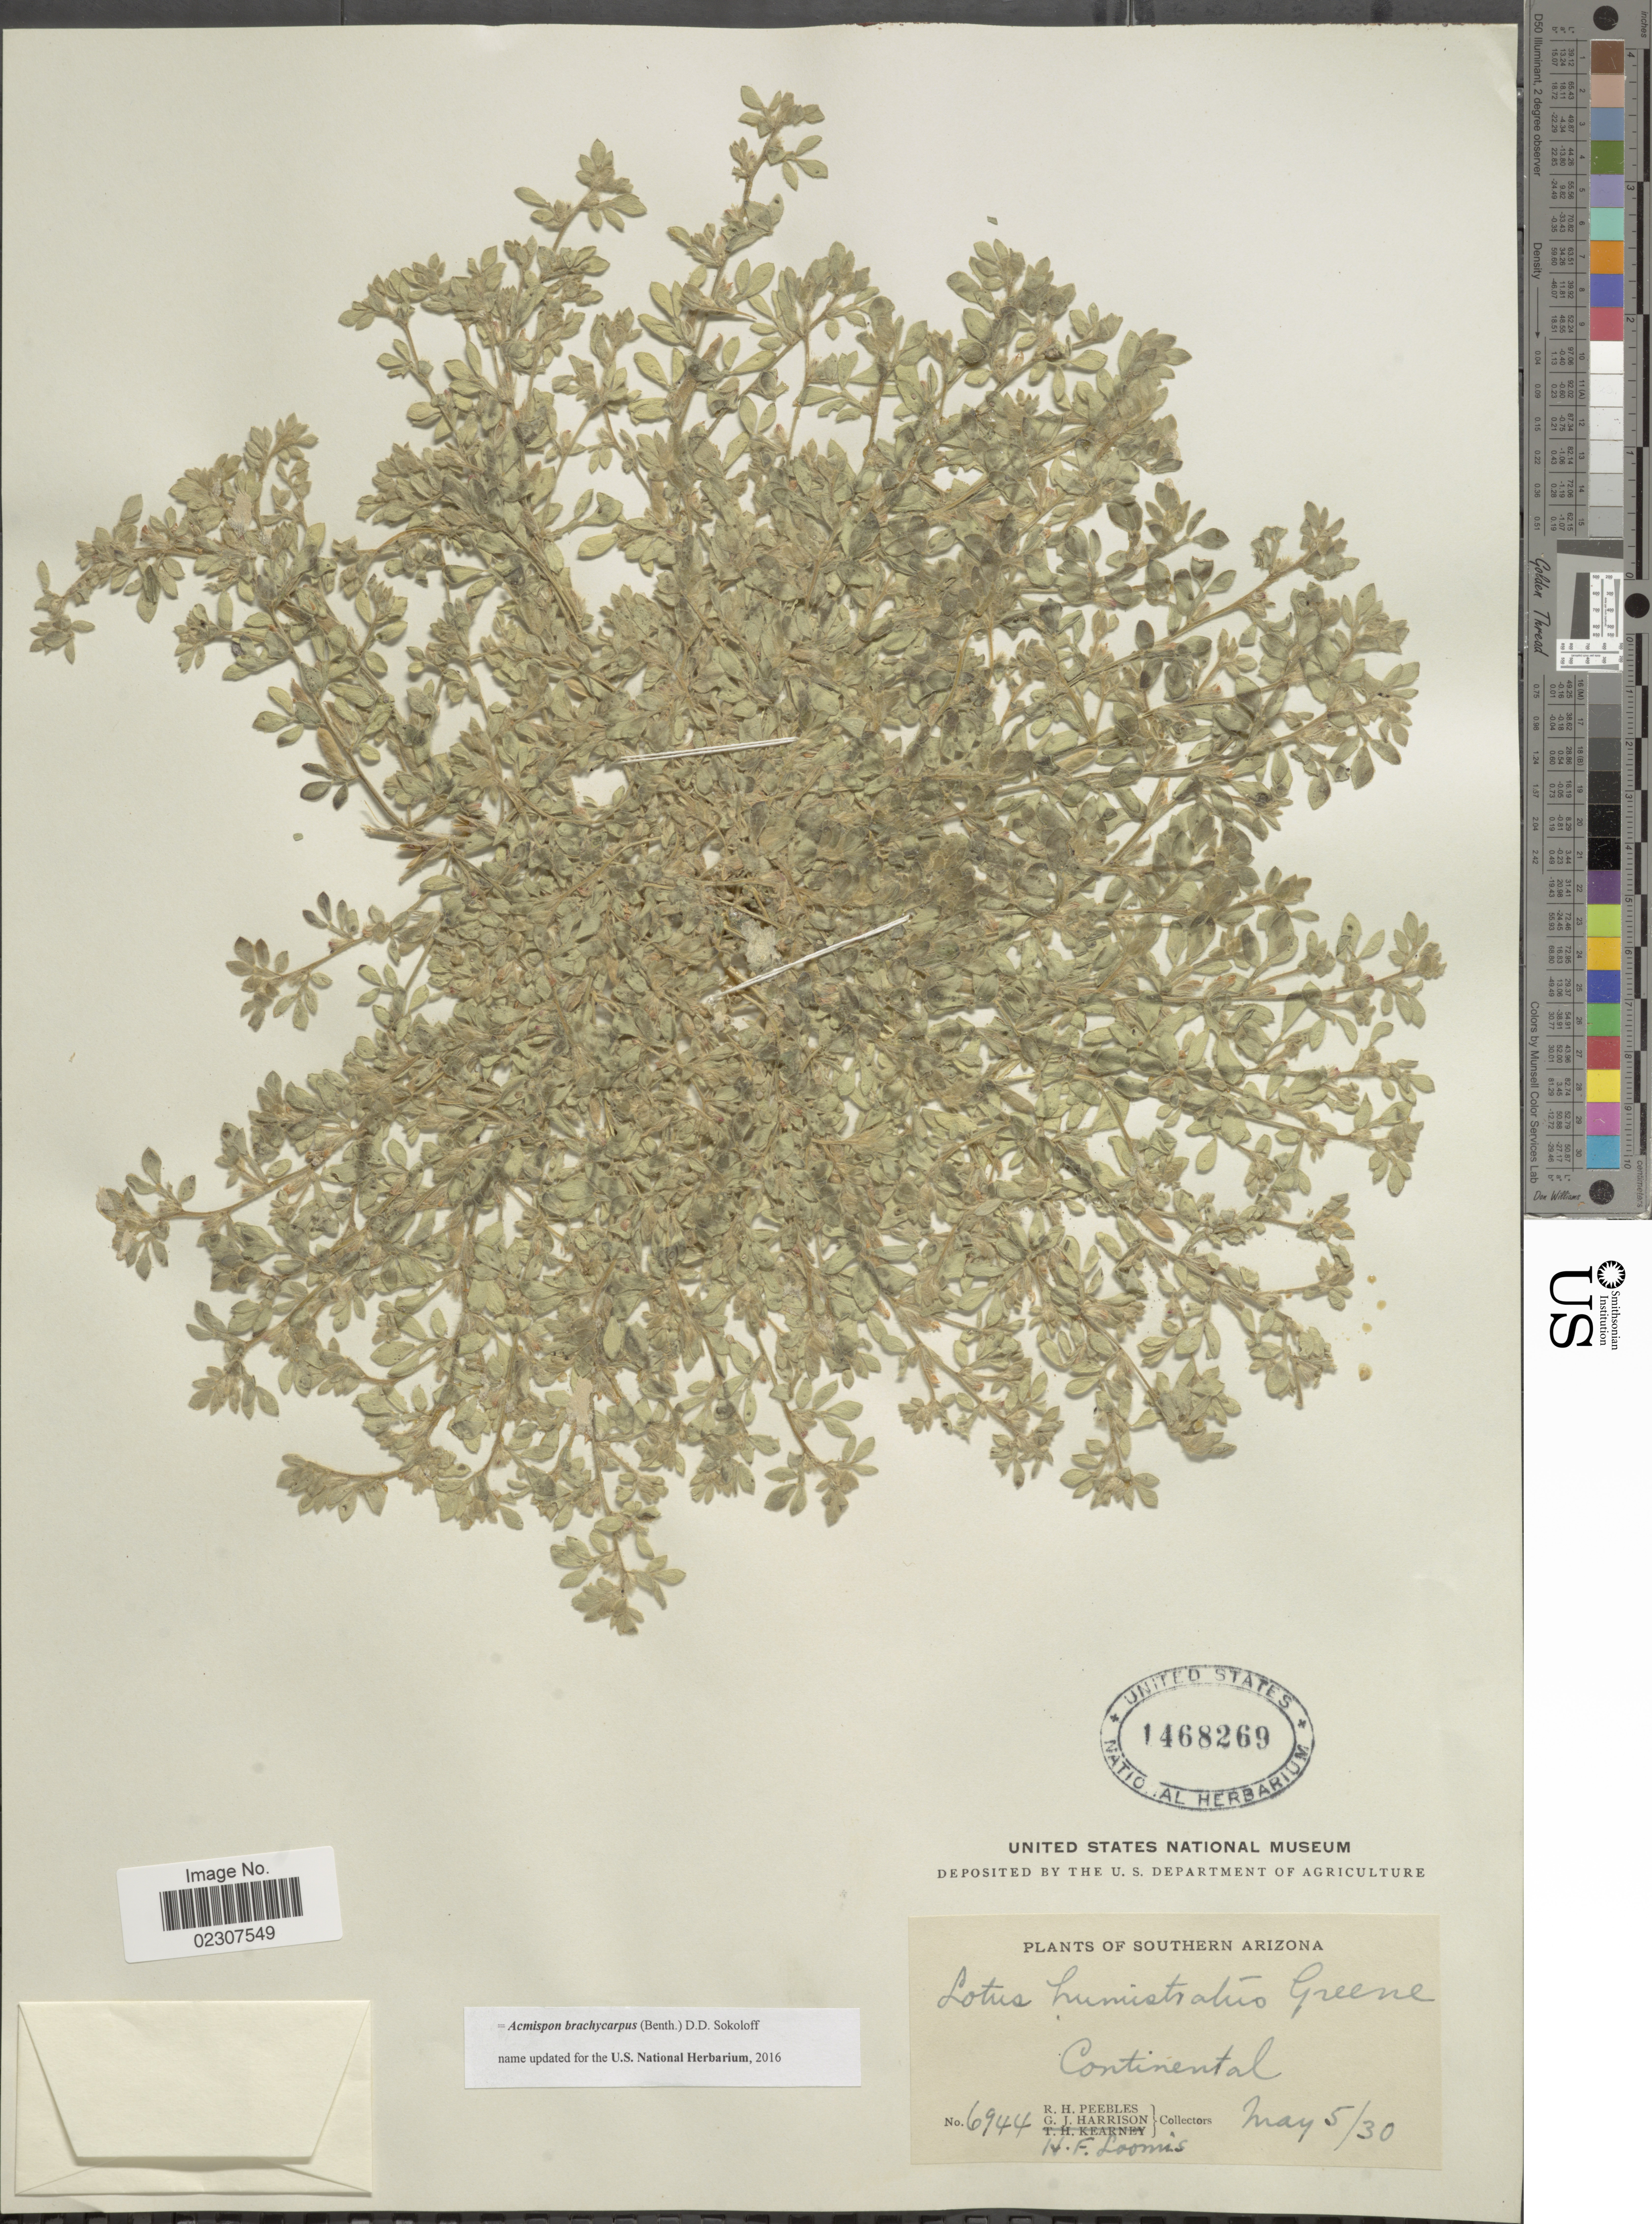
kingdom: Plantae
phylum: Tracheophyta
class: Magnoliopsida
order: Fabales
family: Fabaceae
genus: Acmispon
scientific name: Acmispon brachycarpus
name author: (Benth.) D.D. Sokoloff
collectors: R. H. Peebles, G. J. Harrison & H. F. Loomis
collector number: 6944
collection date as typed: Transcribed d/m/y: 5/5/30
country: United States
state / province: Arizona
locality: Southern Arizona, Continental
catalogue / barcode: US 1468269